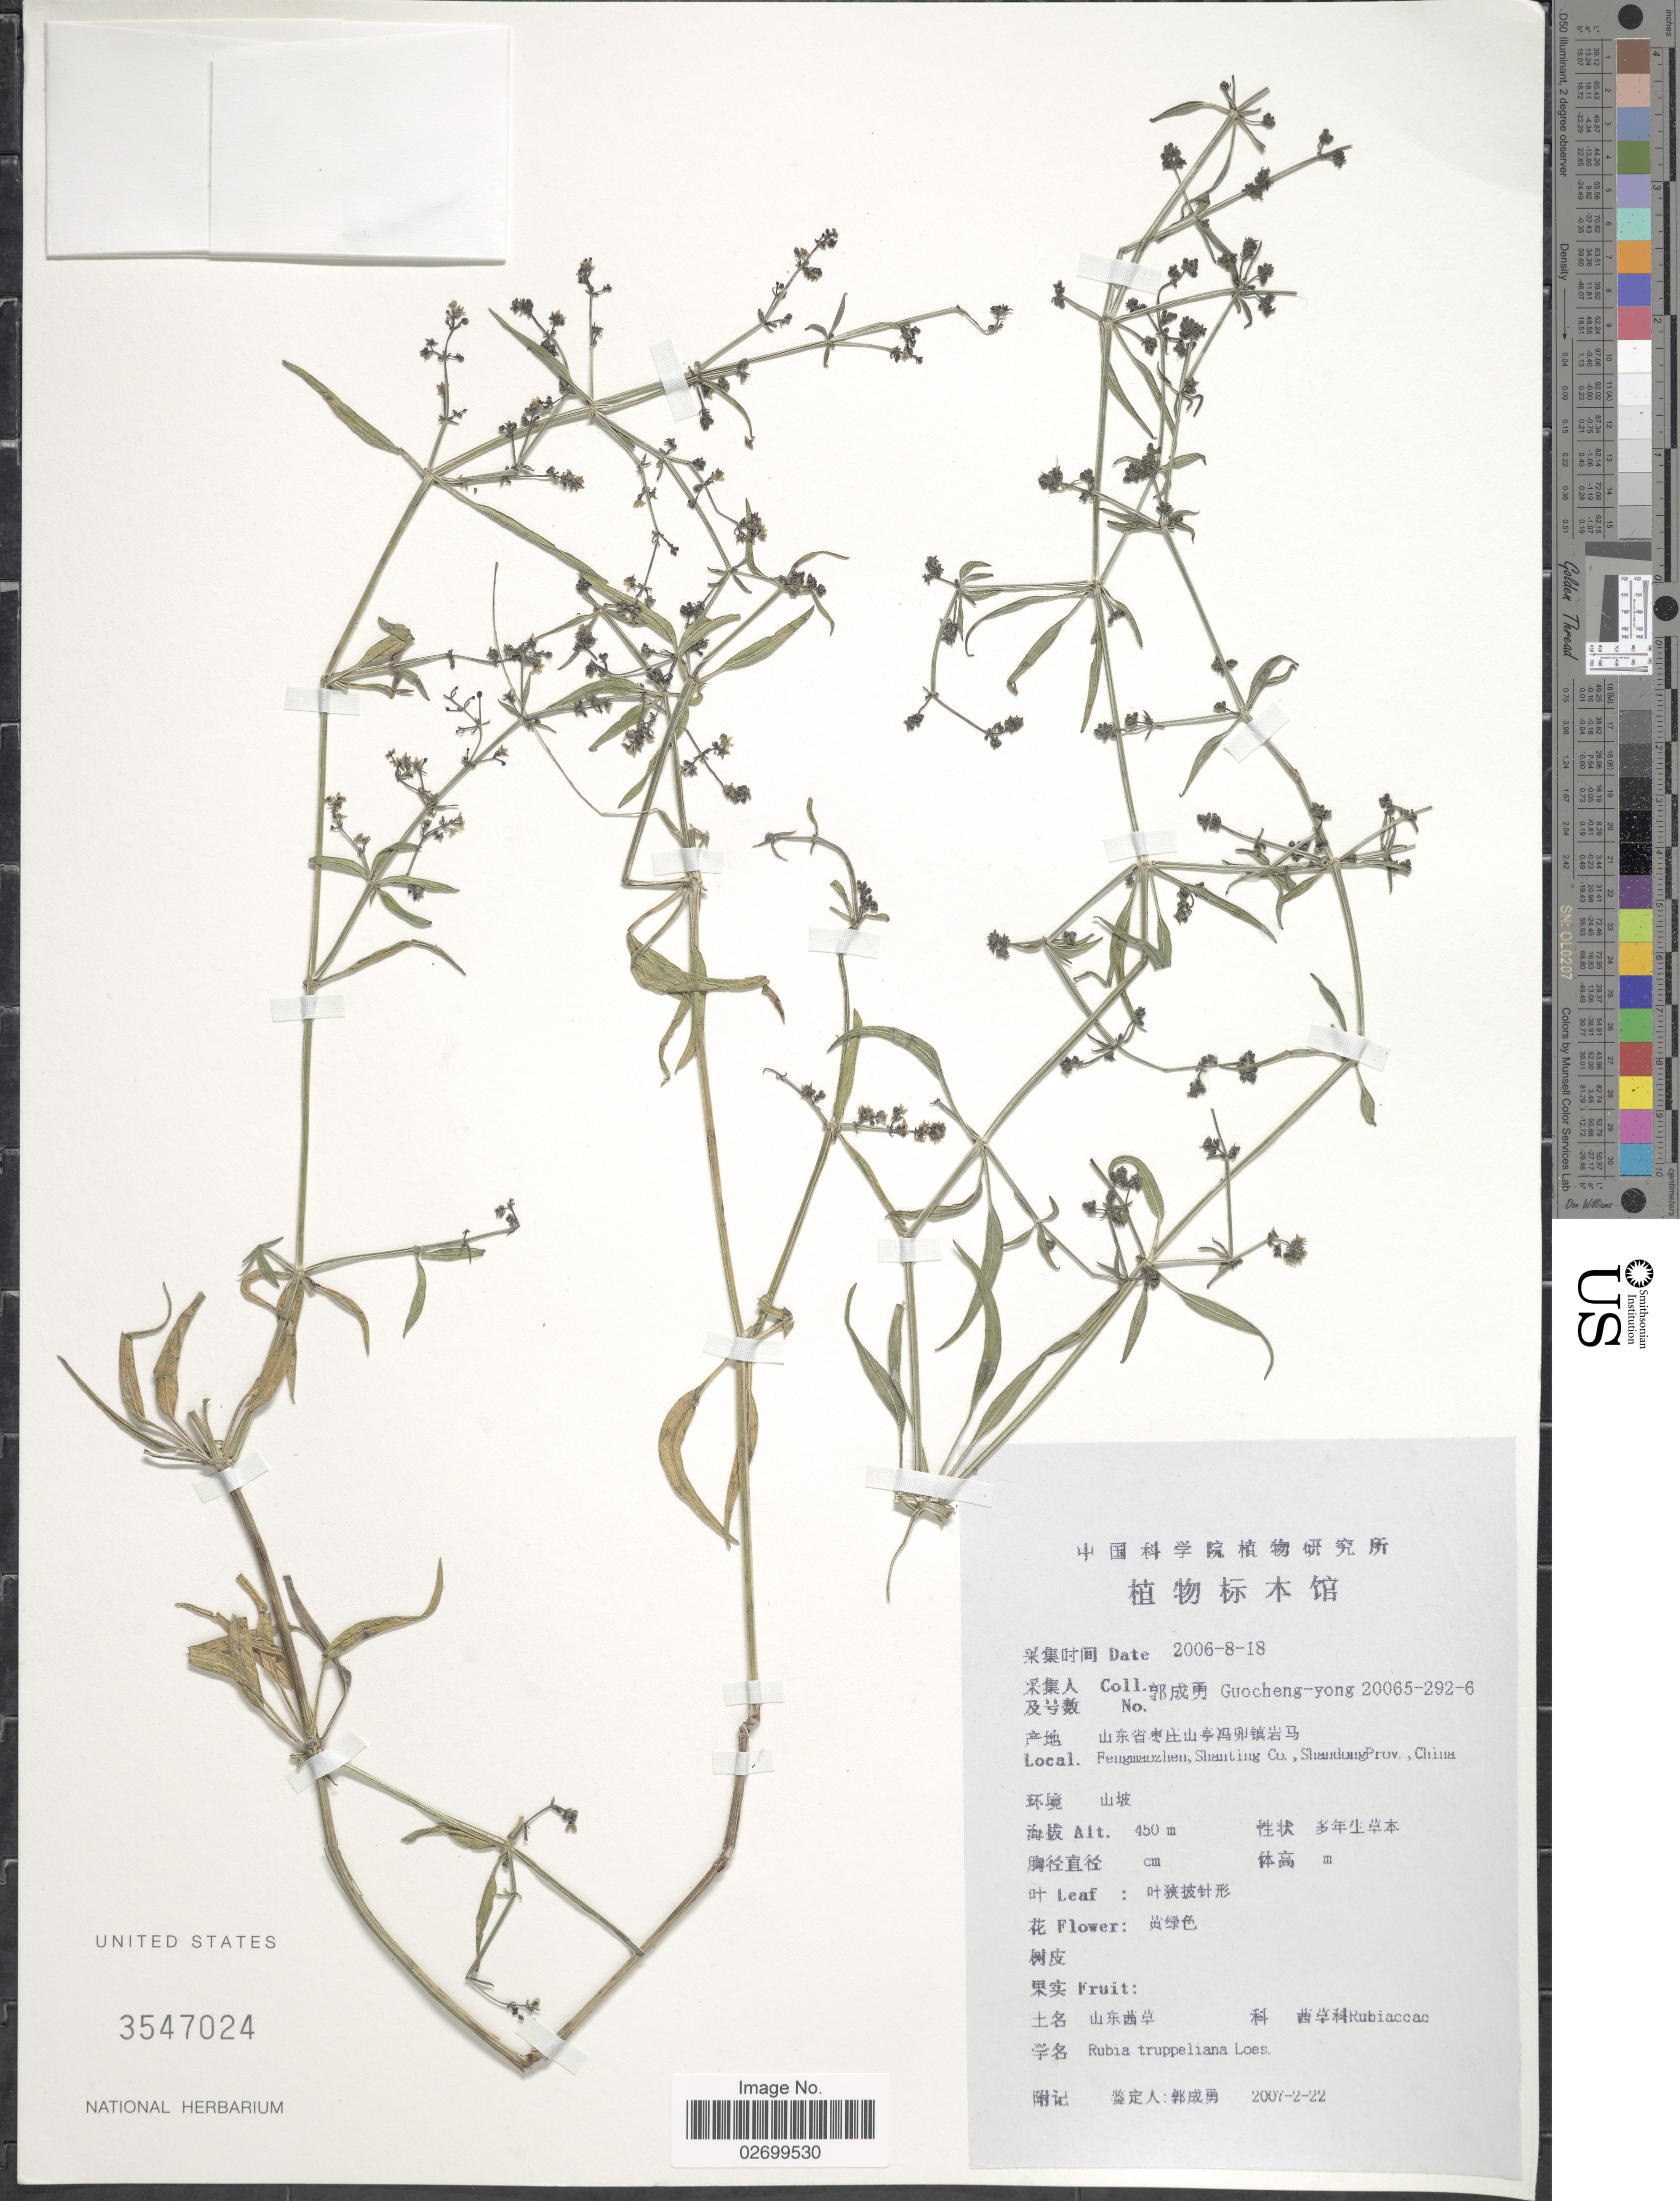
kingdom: Plantae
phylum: Tracheophyta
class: Magnoliopsida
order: Gentianales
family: Rubiaceae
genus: Rubia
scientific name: Rubia truppeliana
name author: Loes.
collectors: Guo cheng-yong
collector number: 200652926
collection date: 2006-08-18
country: China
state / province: Shandong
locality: Fengmaozhen, Shanting Co.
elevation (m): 450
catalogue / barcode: US 3547024